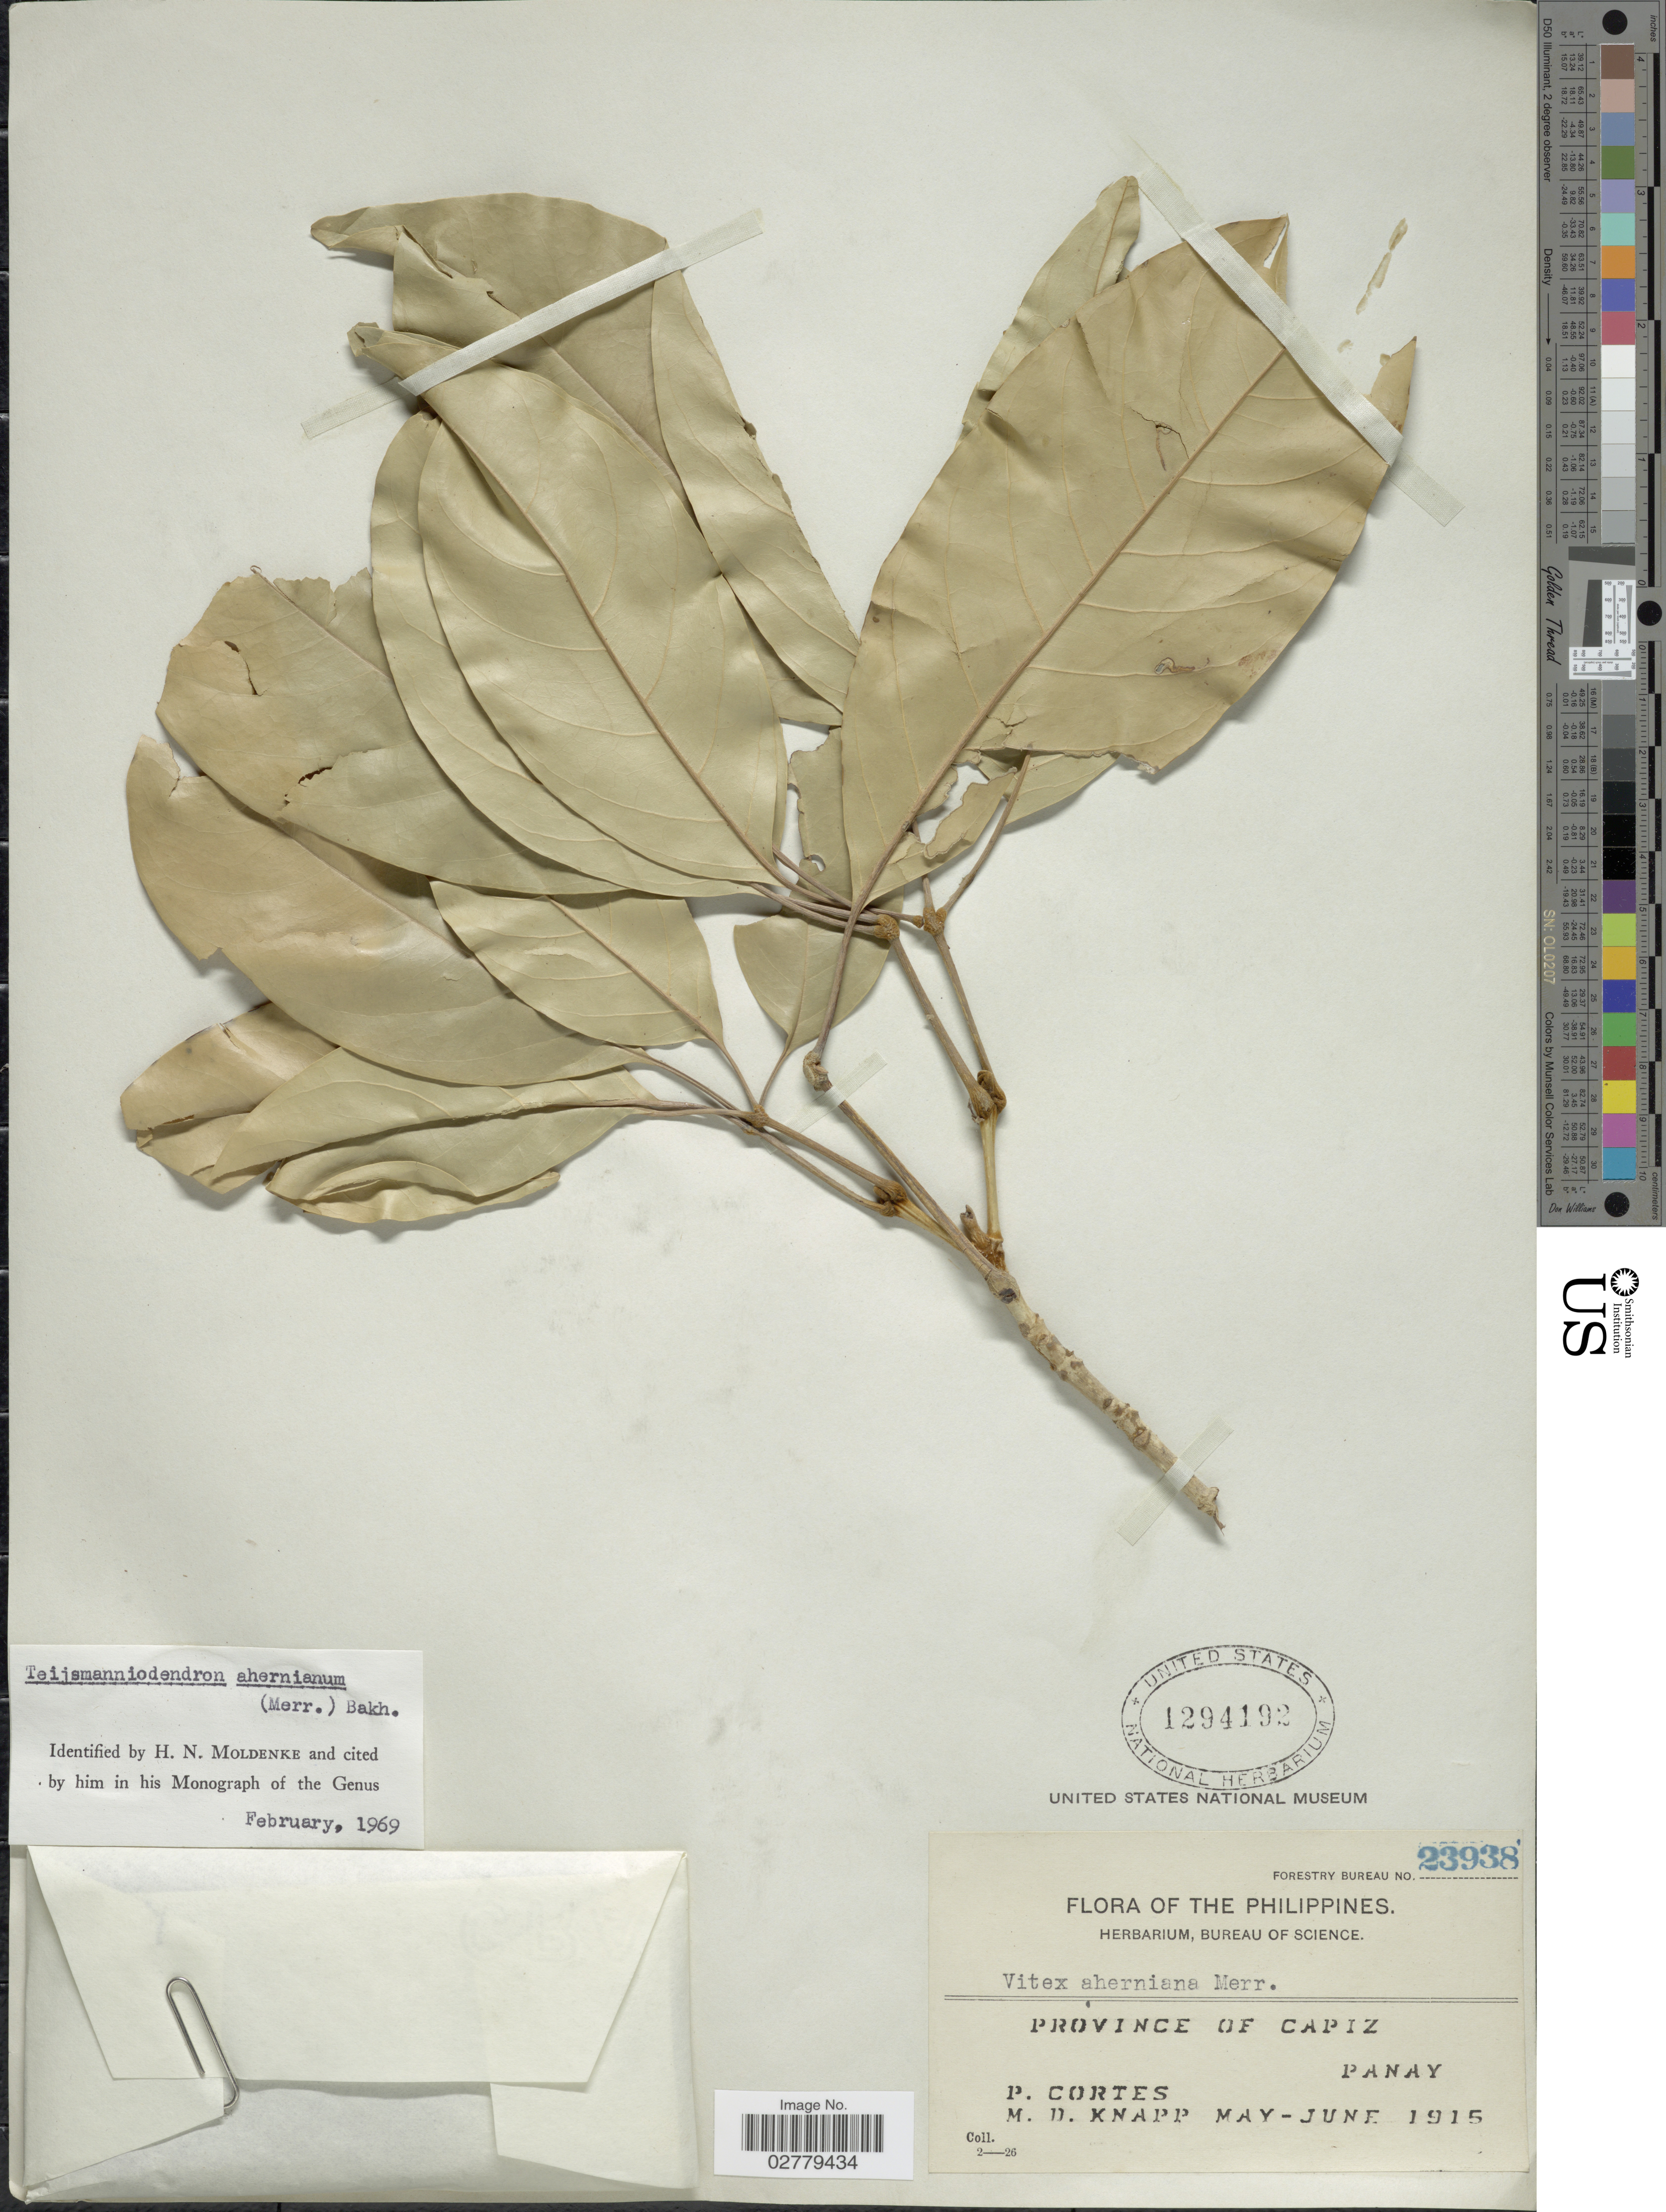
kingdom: Plantae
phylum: Tracheophyta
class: Magnoliopsida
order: Lamiales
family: Lamiaceae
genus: Teijsmanniodendron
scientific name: Teijsmanniodendron ahernianum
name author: (Merr.) Bakh.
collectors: P. Cortes & M. Knapp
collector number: Forestry Bureau 23938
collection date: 1915-05/1915-06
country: Philippines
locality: Province of Capiz. Panay.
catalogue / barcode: US 1294192